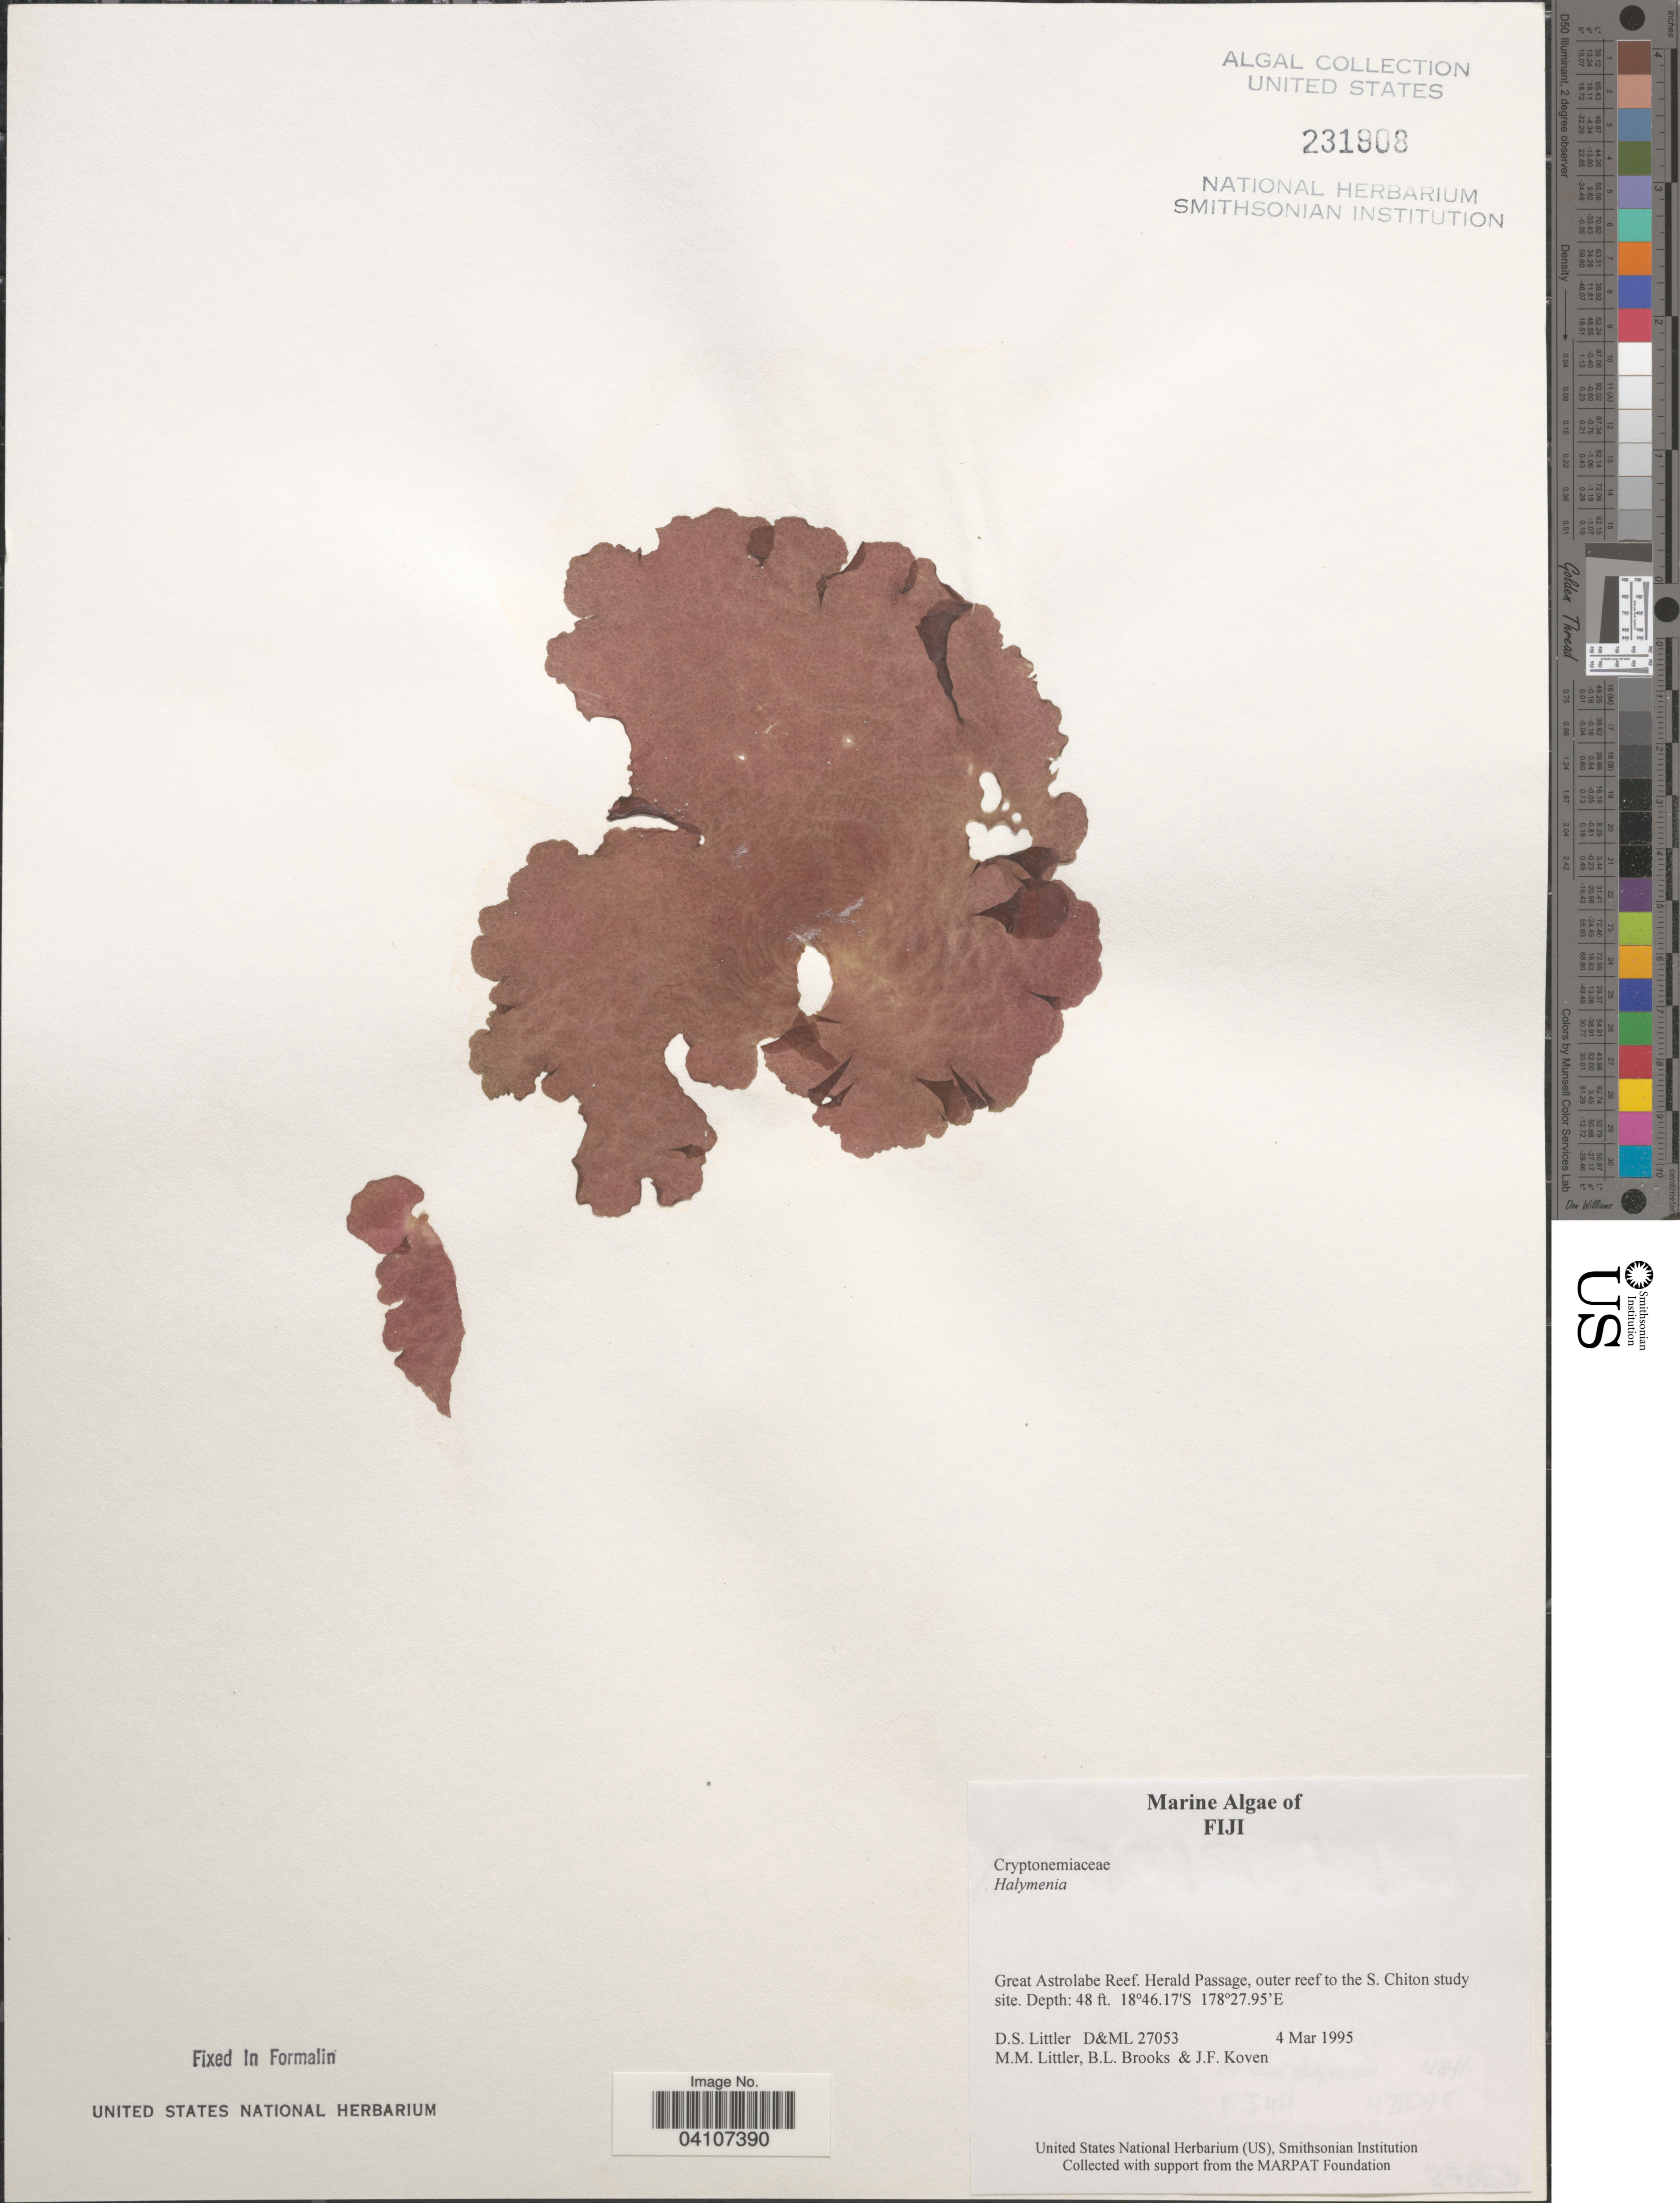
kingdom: Plantae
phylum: Rhodophyta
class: Florideophyceae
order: Halymeniales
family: Halymeniaceae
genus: Halymenia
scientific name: Halymenia sp.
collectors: D. S. Littler, B. Brooks & J. Koven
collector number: D&ML 27053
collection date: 1995-03-04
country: Fiji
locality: Great Astrolobe Reef. Herald Passage, outer reef to the S. Chiton study site.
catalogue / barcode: US 213808